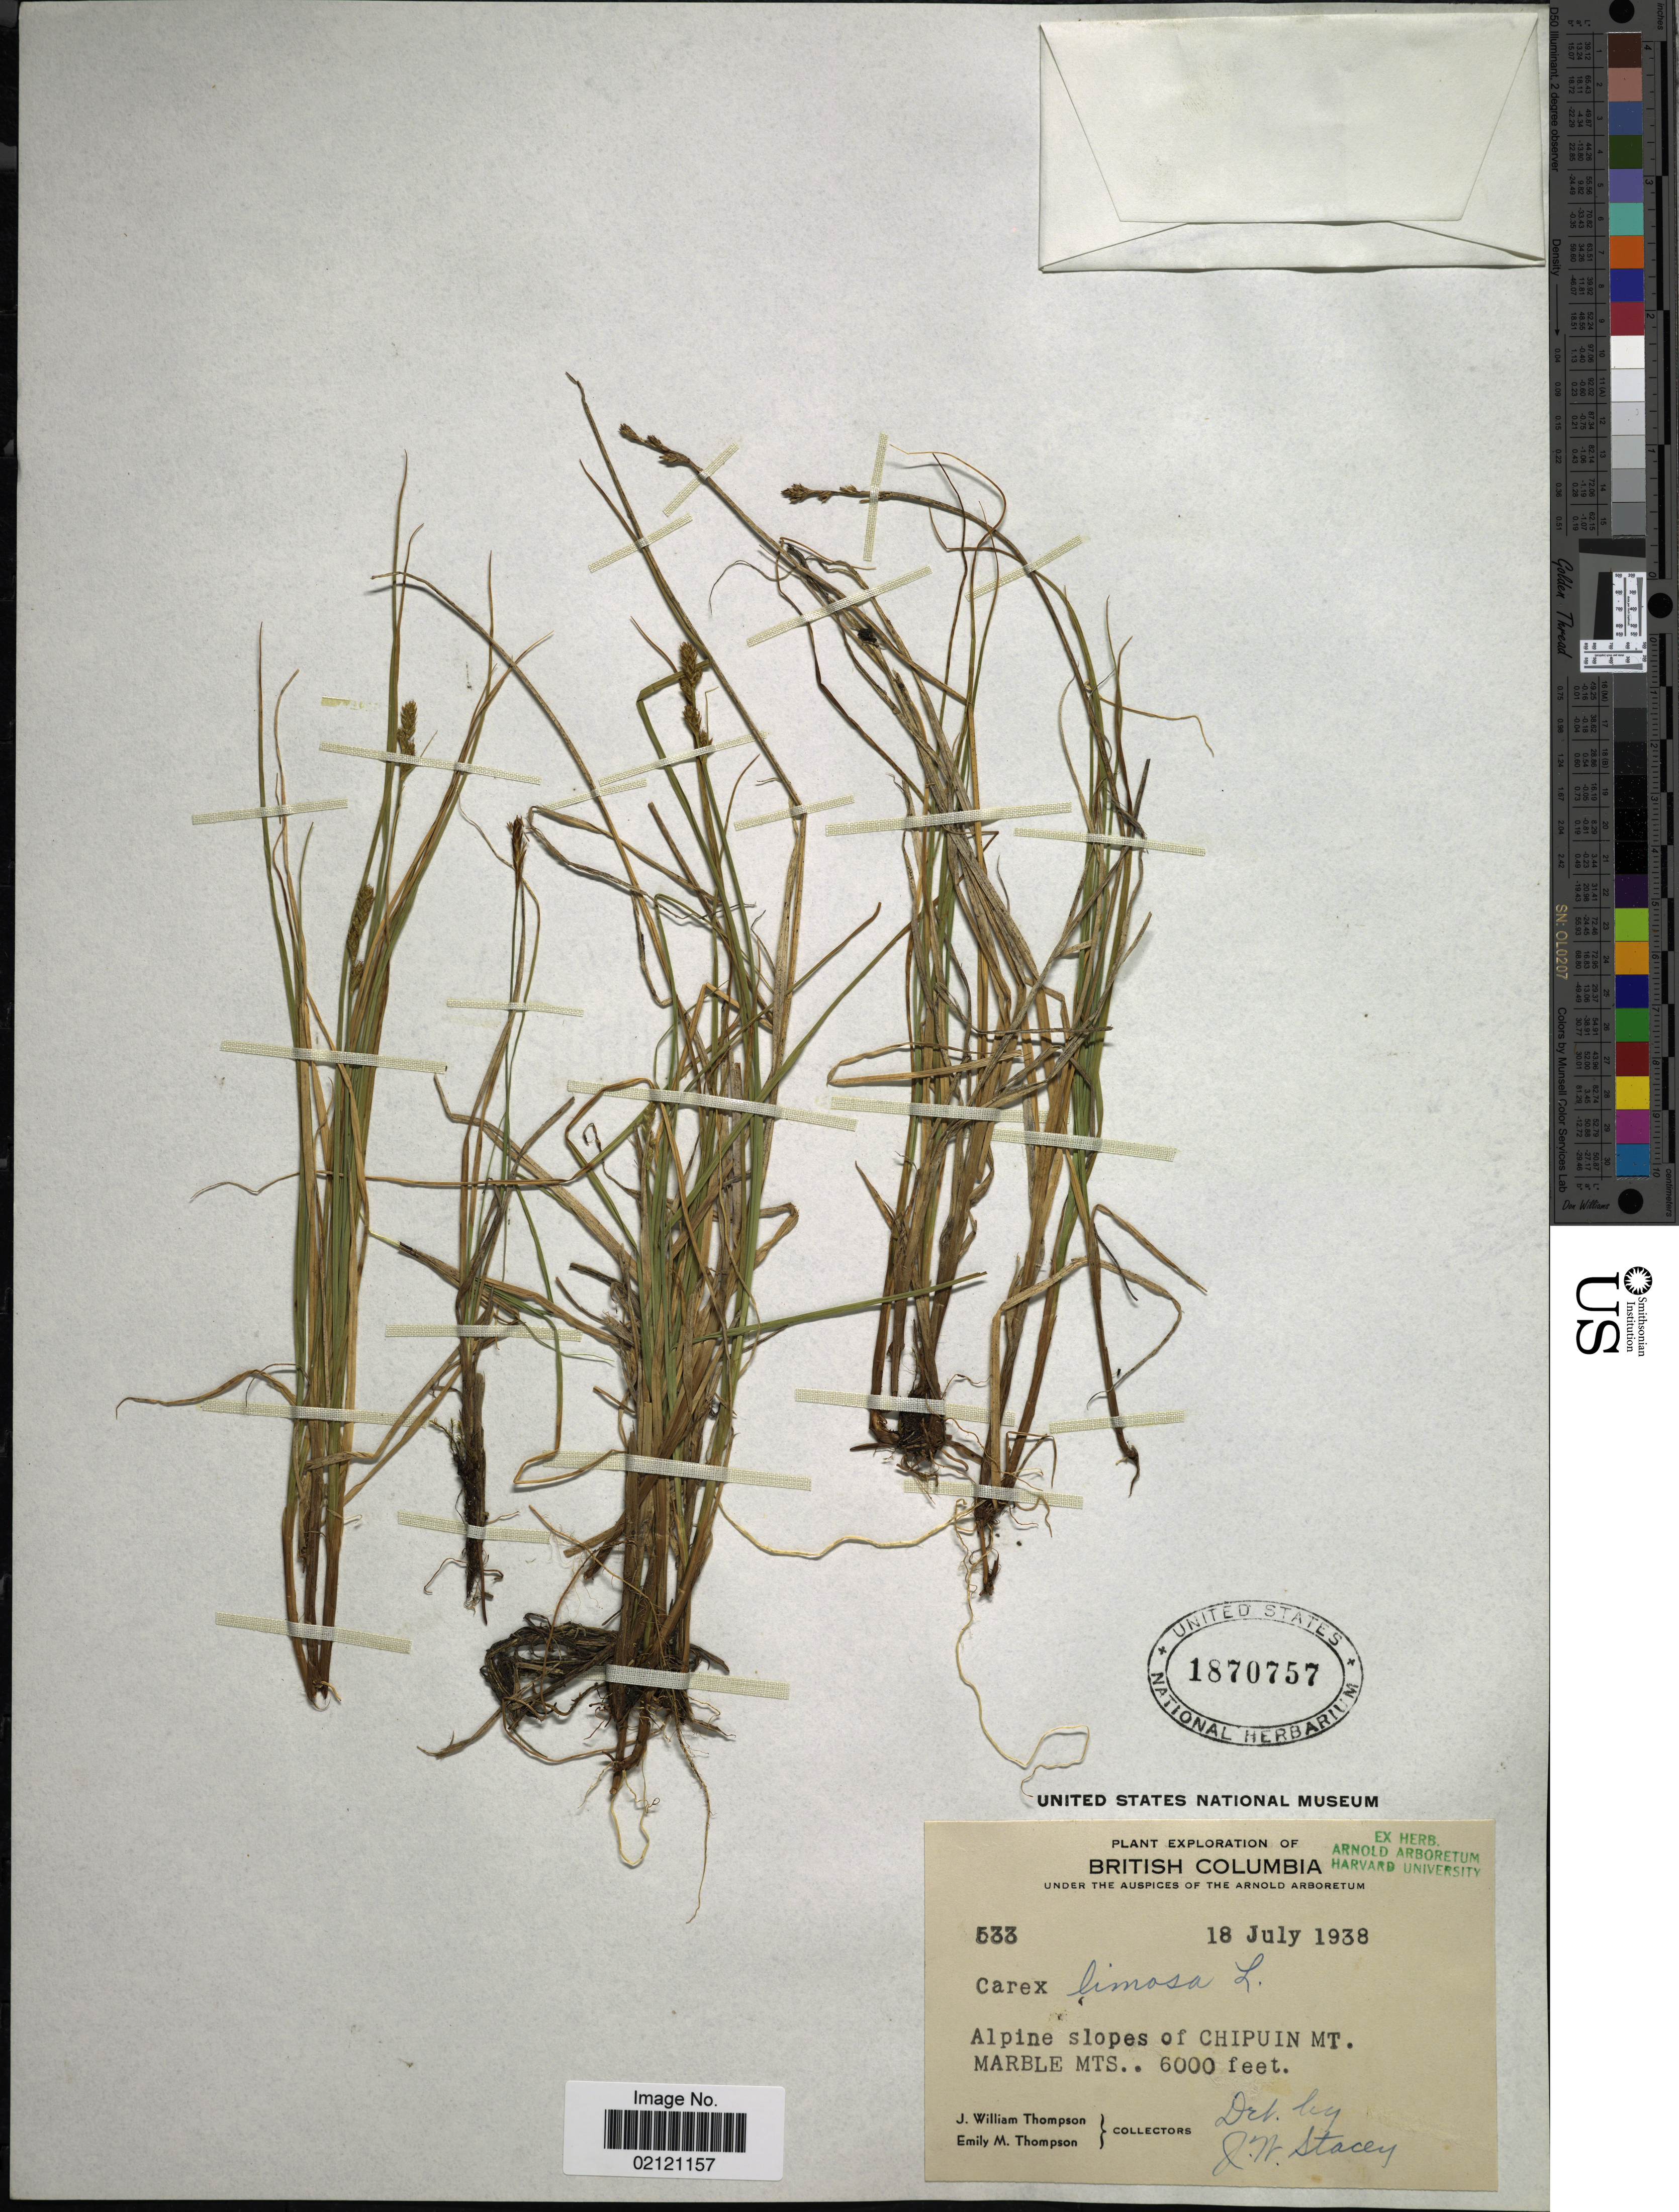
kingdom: Plantae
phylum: Tracheophyta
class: Liliopsida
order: Poales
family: Cyperaceae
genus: Carex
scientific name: Carex limosa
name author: L.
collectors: J. W. Thompson & E. M. Thompson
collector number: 533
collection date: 1938-07-18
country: Canada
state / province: British Columbia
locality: Alpine slopes of Chipuin Mt., Marble Mts.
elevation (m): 1829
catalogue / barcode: US 1870757